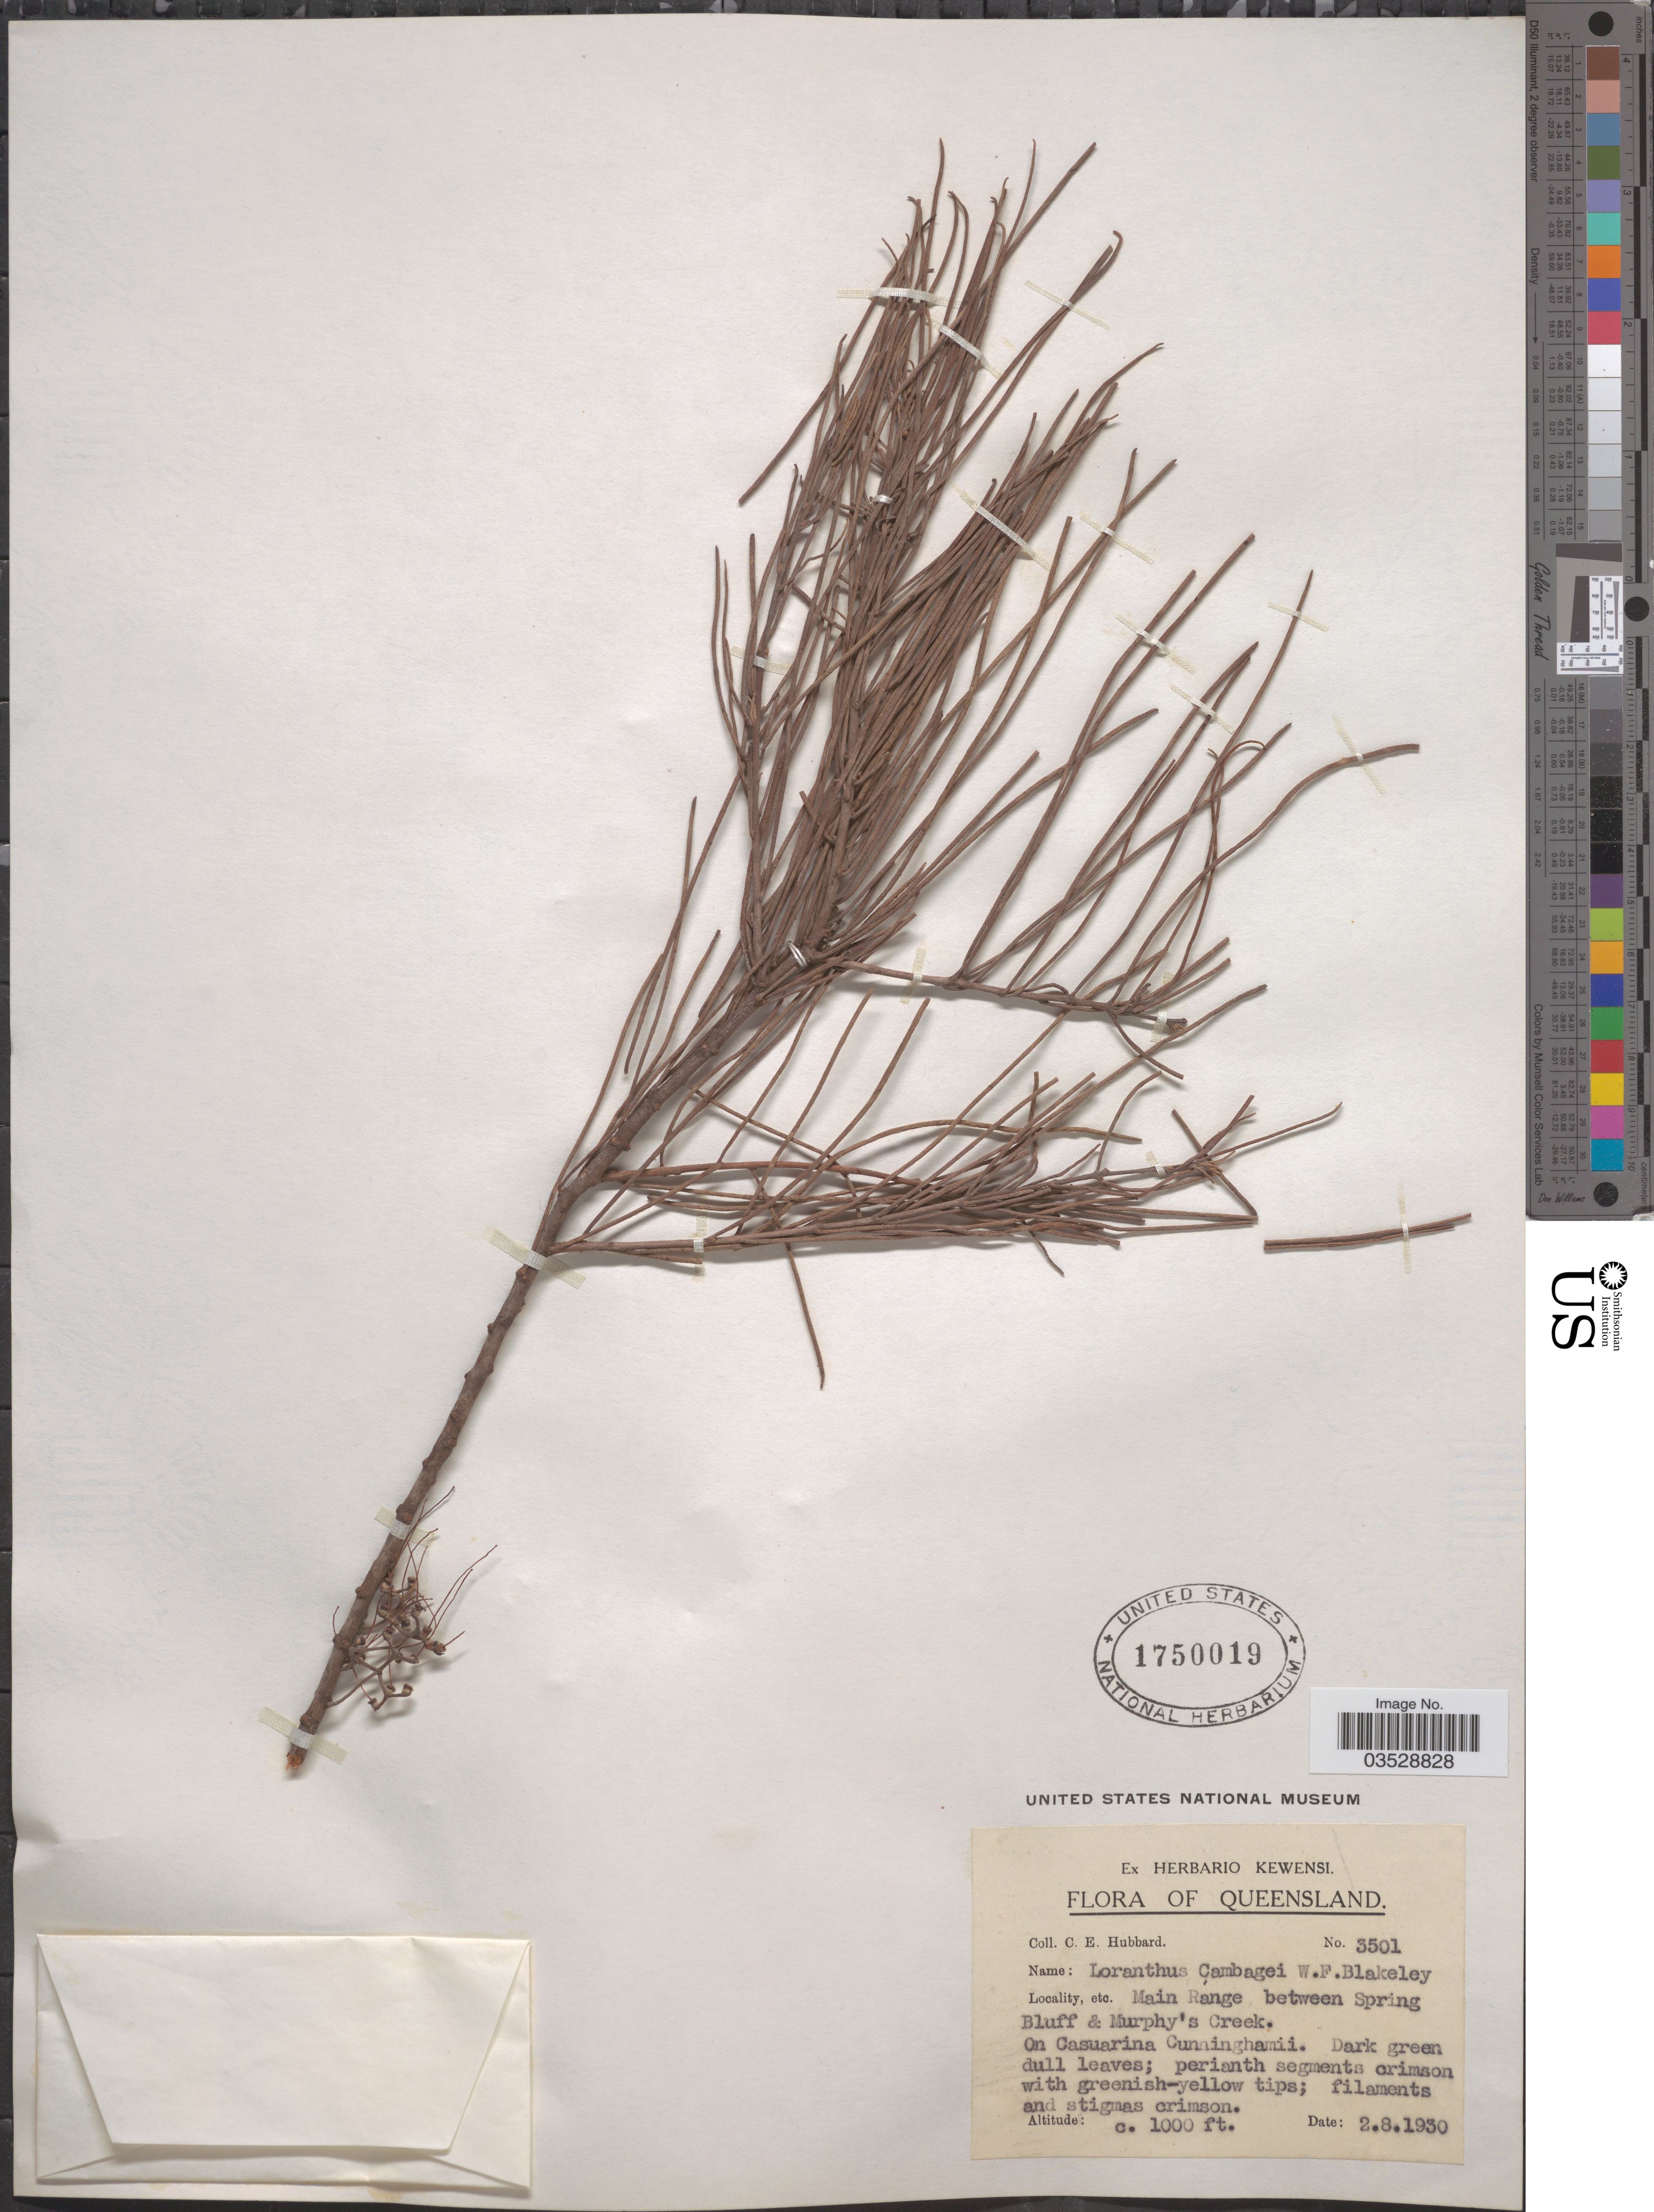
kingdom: Plantae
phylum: Tracheophyta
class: Magnoliopsida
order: Santalales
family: Loranthaceae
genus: Amyema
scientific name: Amyema cambagei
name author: Danser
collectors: C. E. Hubbard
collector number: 3501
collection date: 1930-08-02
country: Australia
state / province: Queensland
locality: Main Range between Spring Bluff & Murphy's Creek.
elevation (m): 305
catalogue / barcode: US 1750019